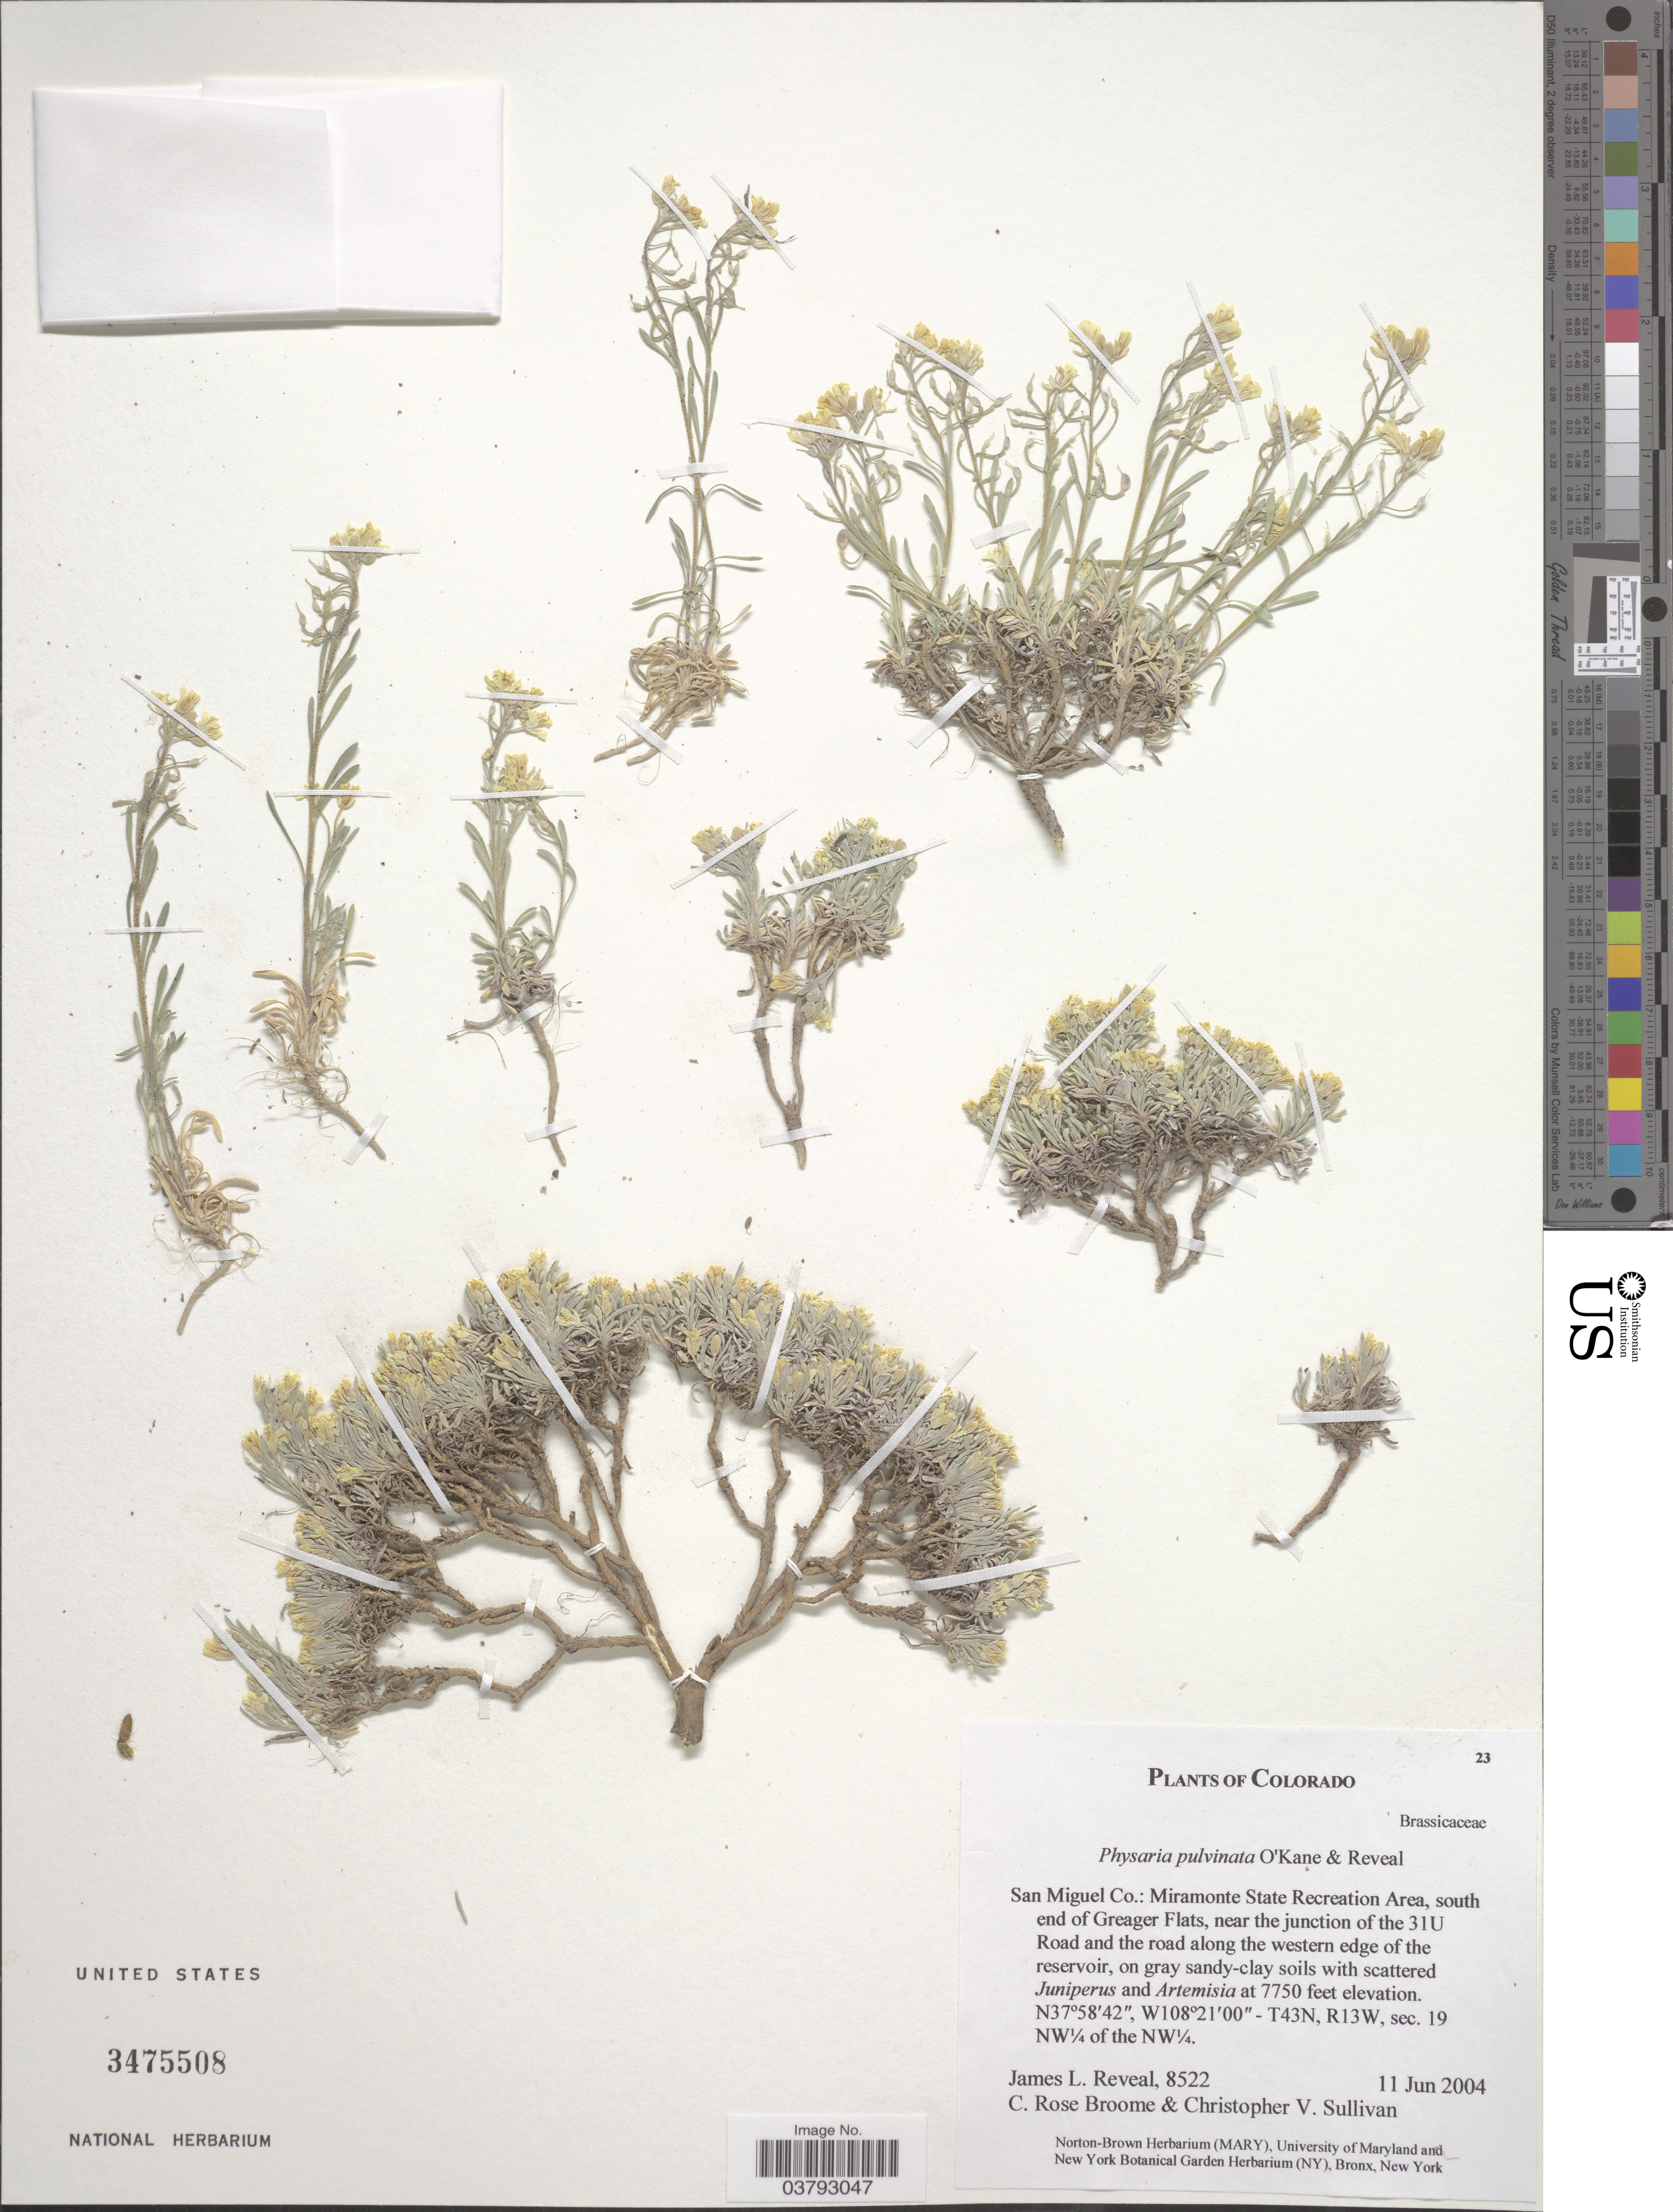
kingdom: Plantae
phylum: Tracheophyta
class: Magnoliopsida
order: Brassicales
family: Brassicaceae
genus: Physaria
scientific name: Physaria pulvinata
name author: O'Kane & Reveal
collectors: J. L. Reveal, C. R. Broome & C. Sullivan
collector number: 8522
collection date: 2004-06-11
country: United States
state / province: Colorado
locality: San Miguel Co.: Miramonte State Recreation Area, south end of Greager Flats, near the junction of the 31U Road and the road along the western edge of the reservoir. T43N, R13W, sec. 19 NW¼ of the NW¼.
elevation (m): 2362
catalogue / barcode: US 3475508